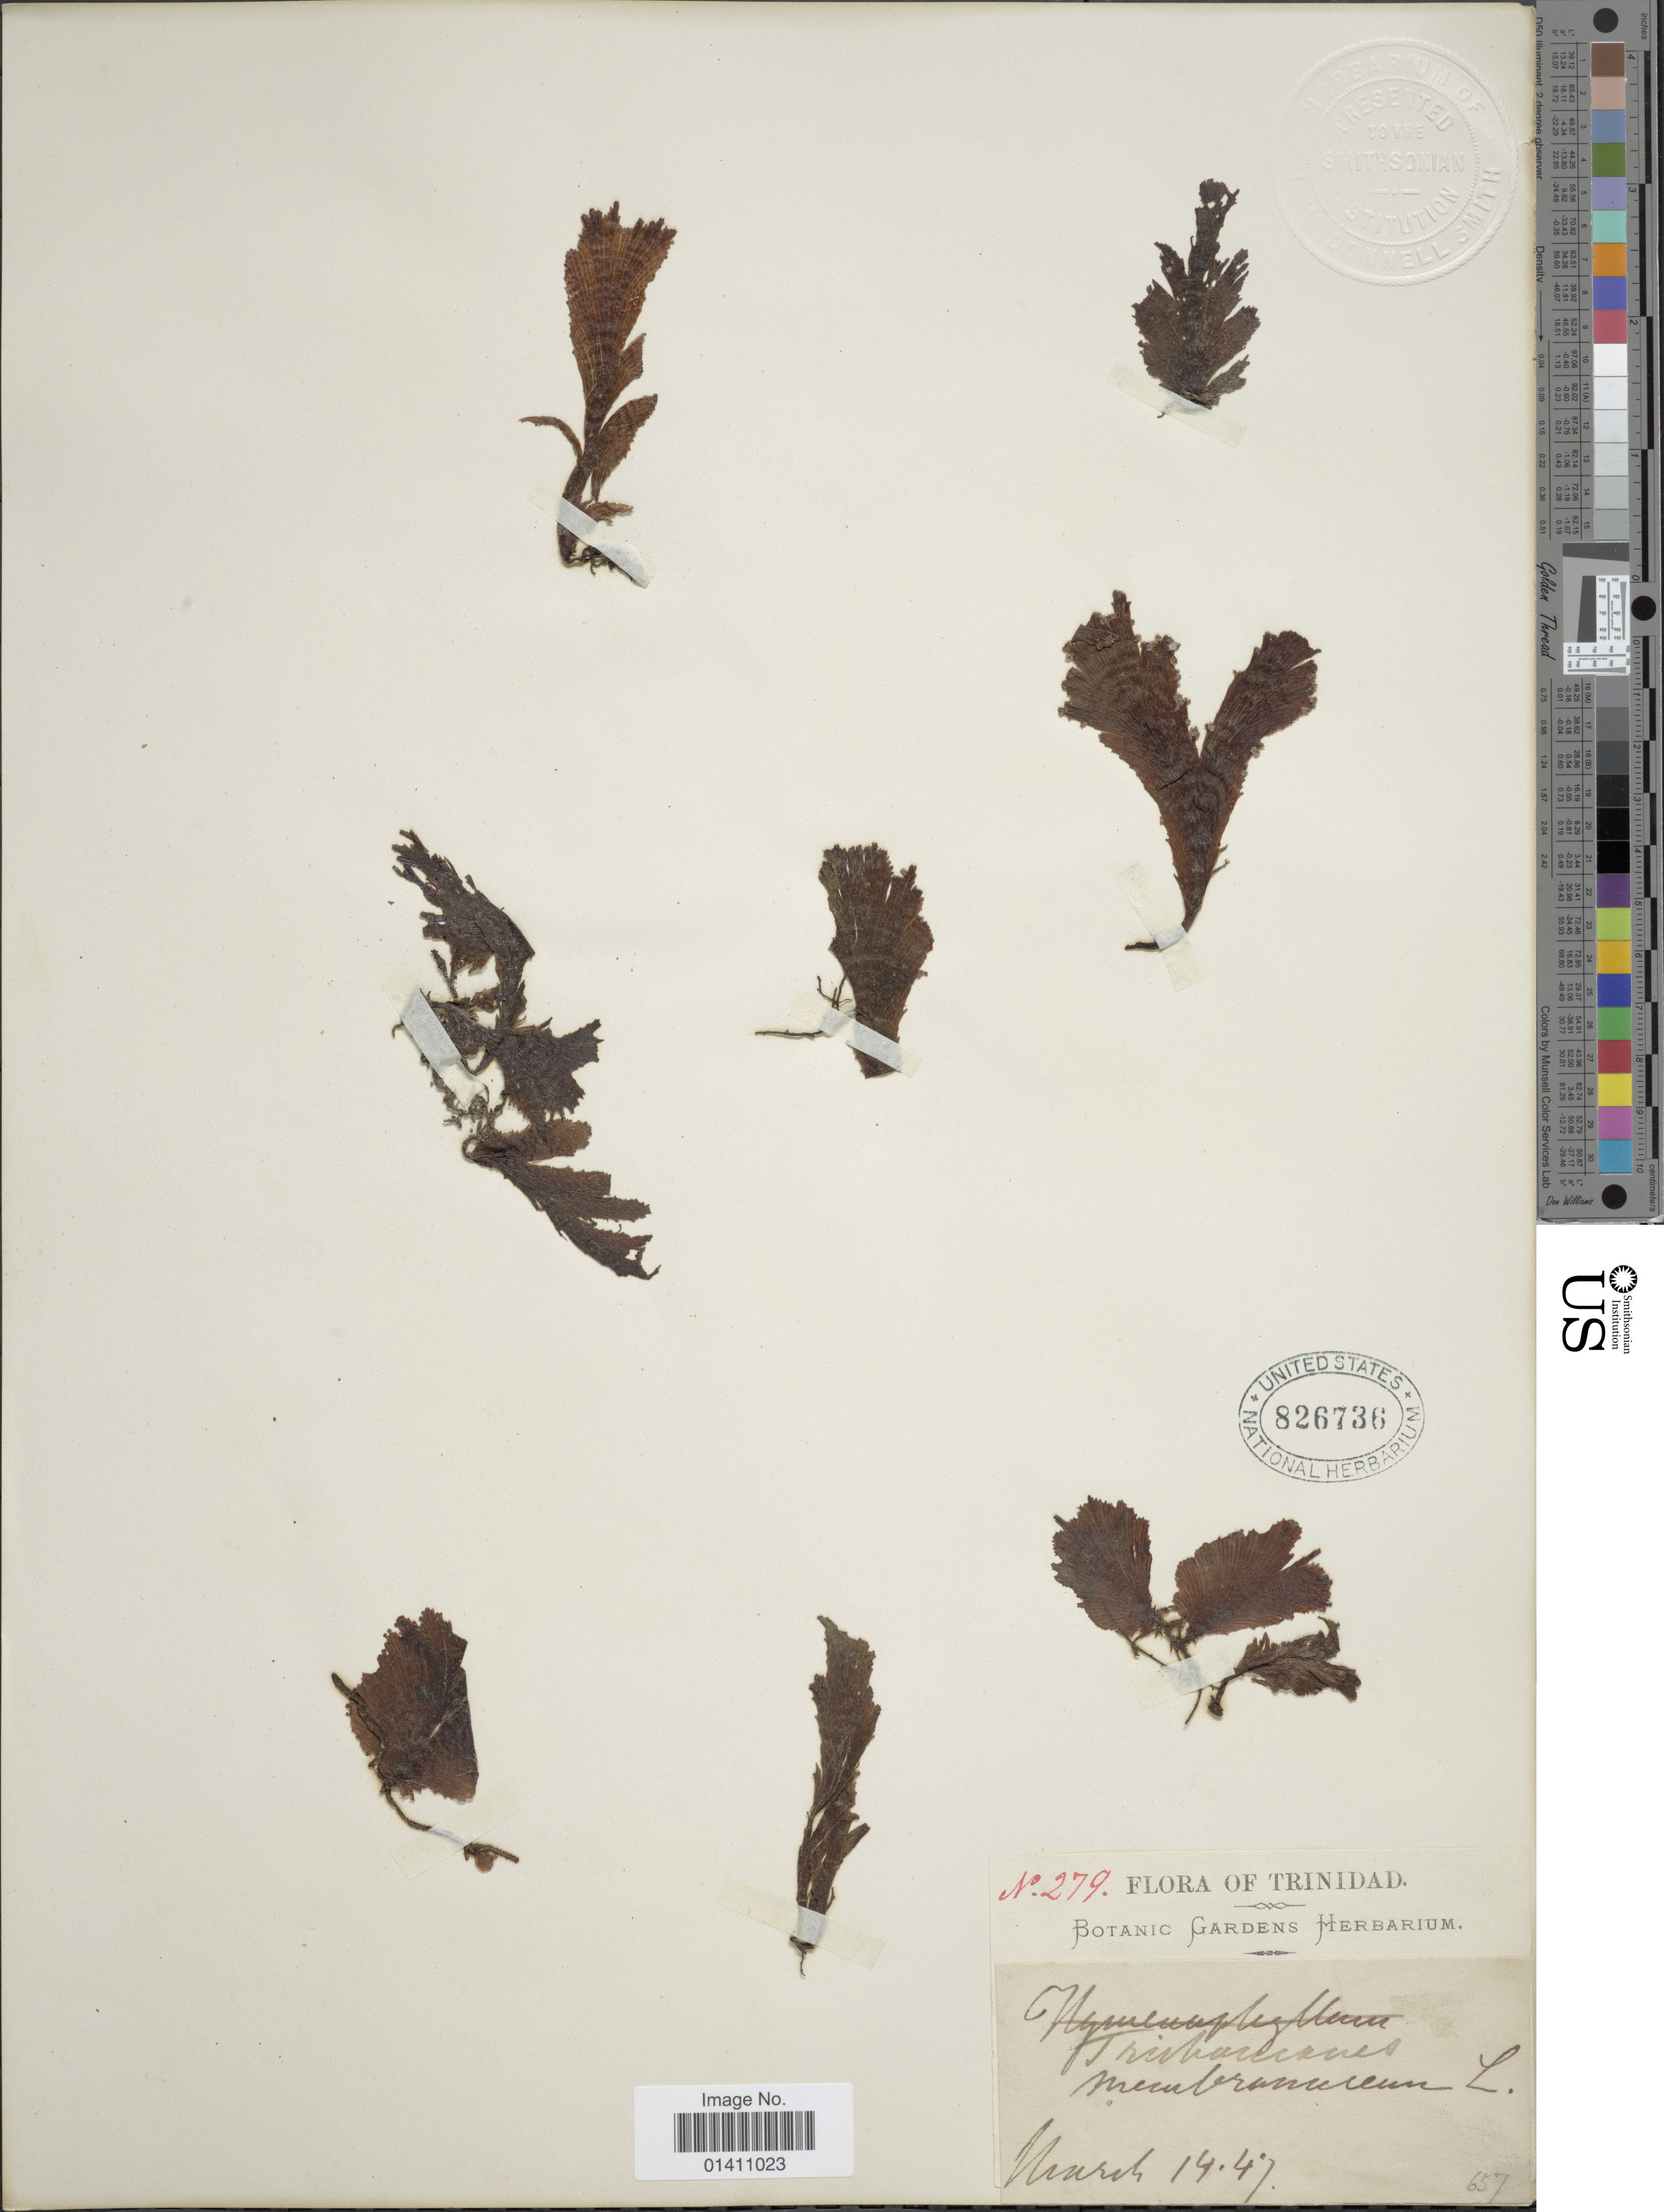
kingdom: Plantae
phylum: Tracheophyta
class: Polypodiopsida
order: Hymenophyllales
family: Hymenophyllaceae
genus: Didymoglossum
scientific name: Didymoglossum membranaceum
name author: (L.) Vareschi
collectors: ex herb. Bot. Gard.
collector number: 279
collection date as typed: Transcribed d/m/y: 14/3/47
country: Trinidad and Tobago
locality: Trinidad.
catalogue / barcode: US 826736